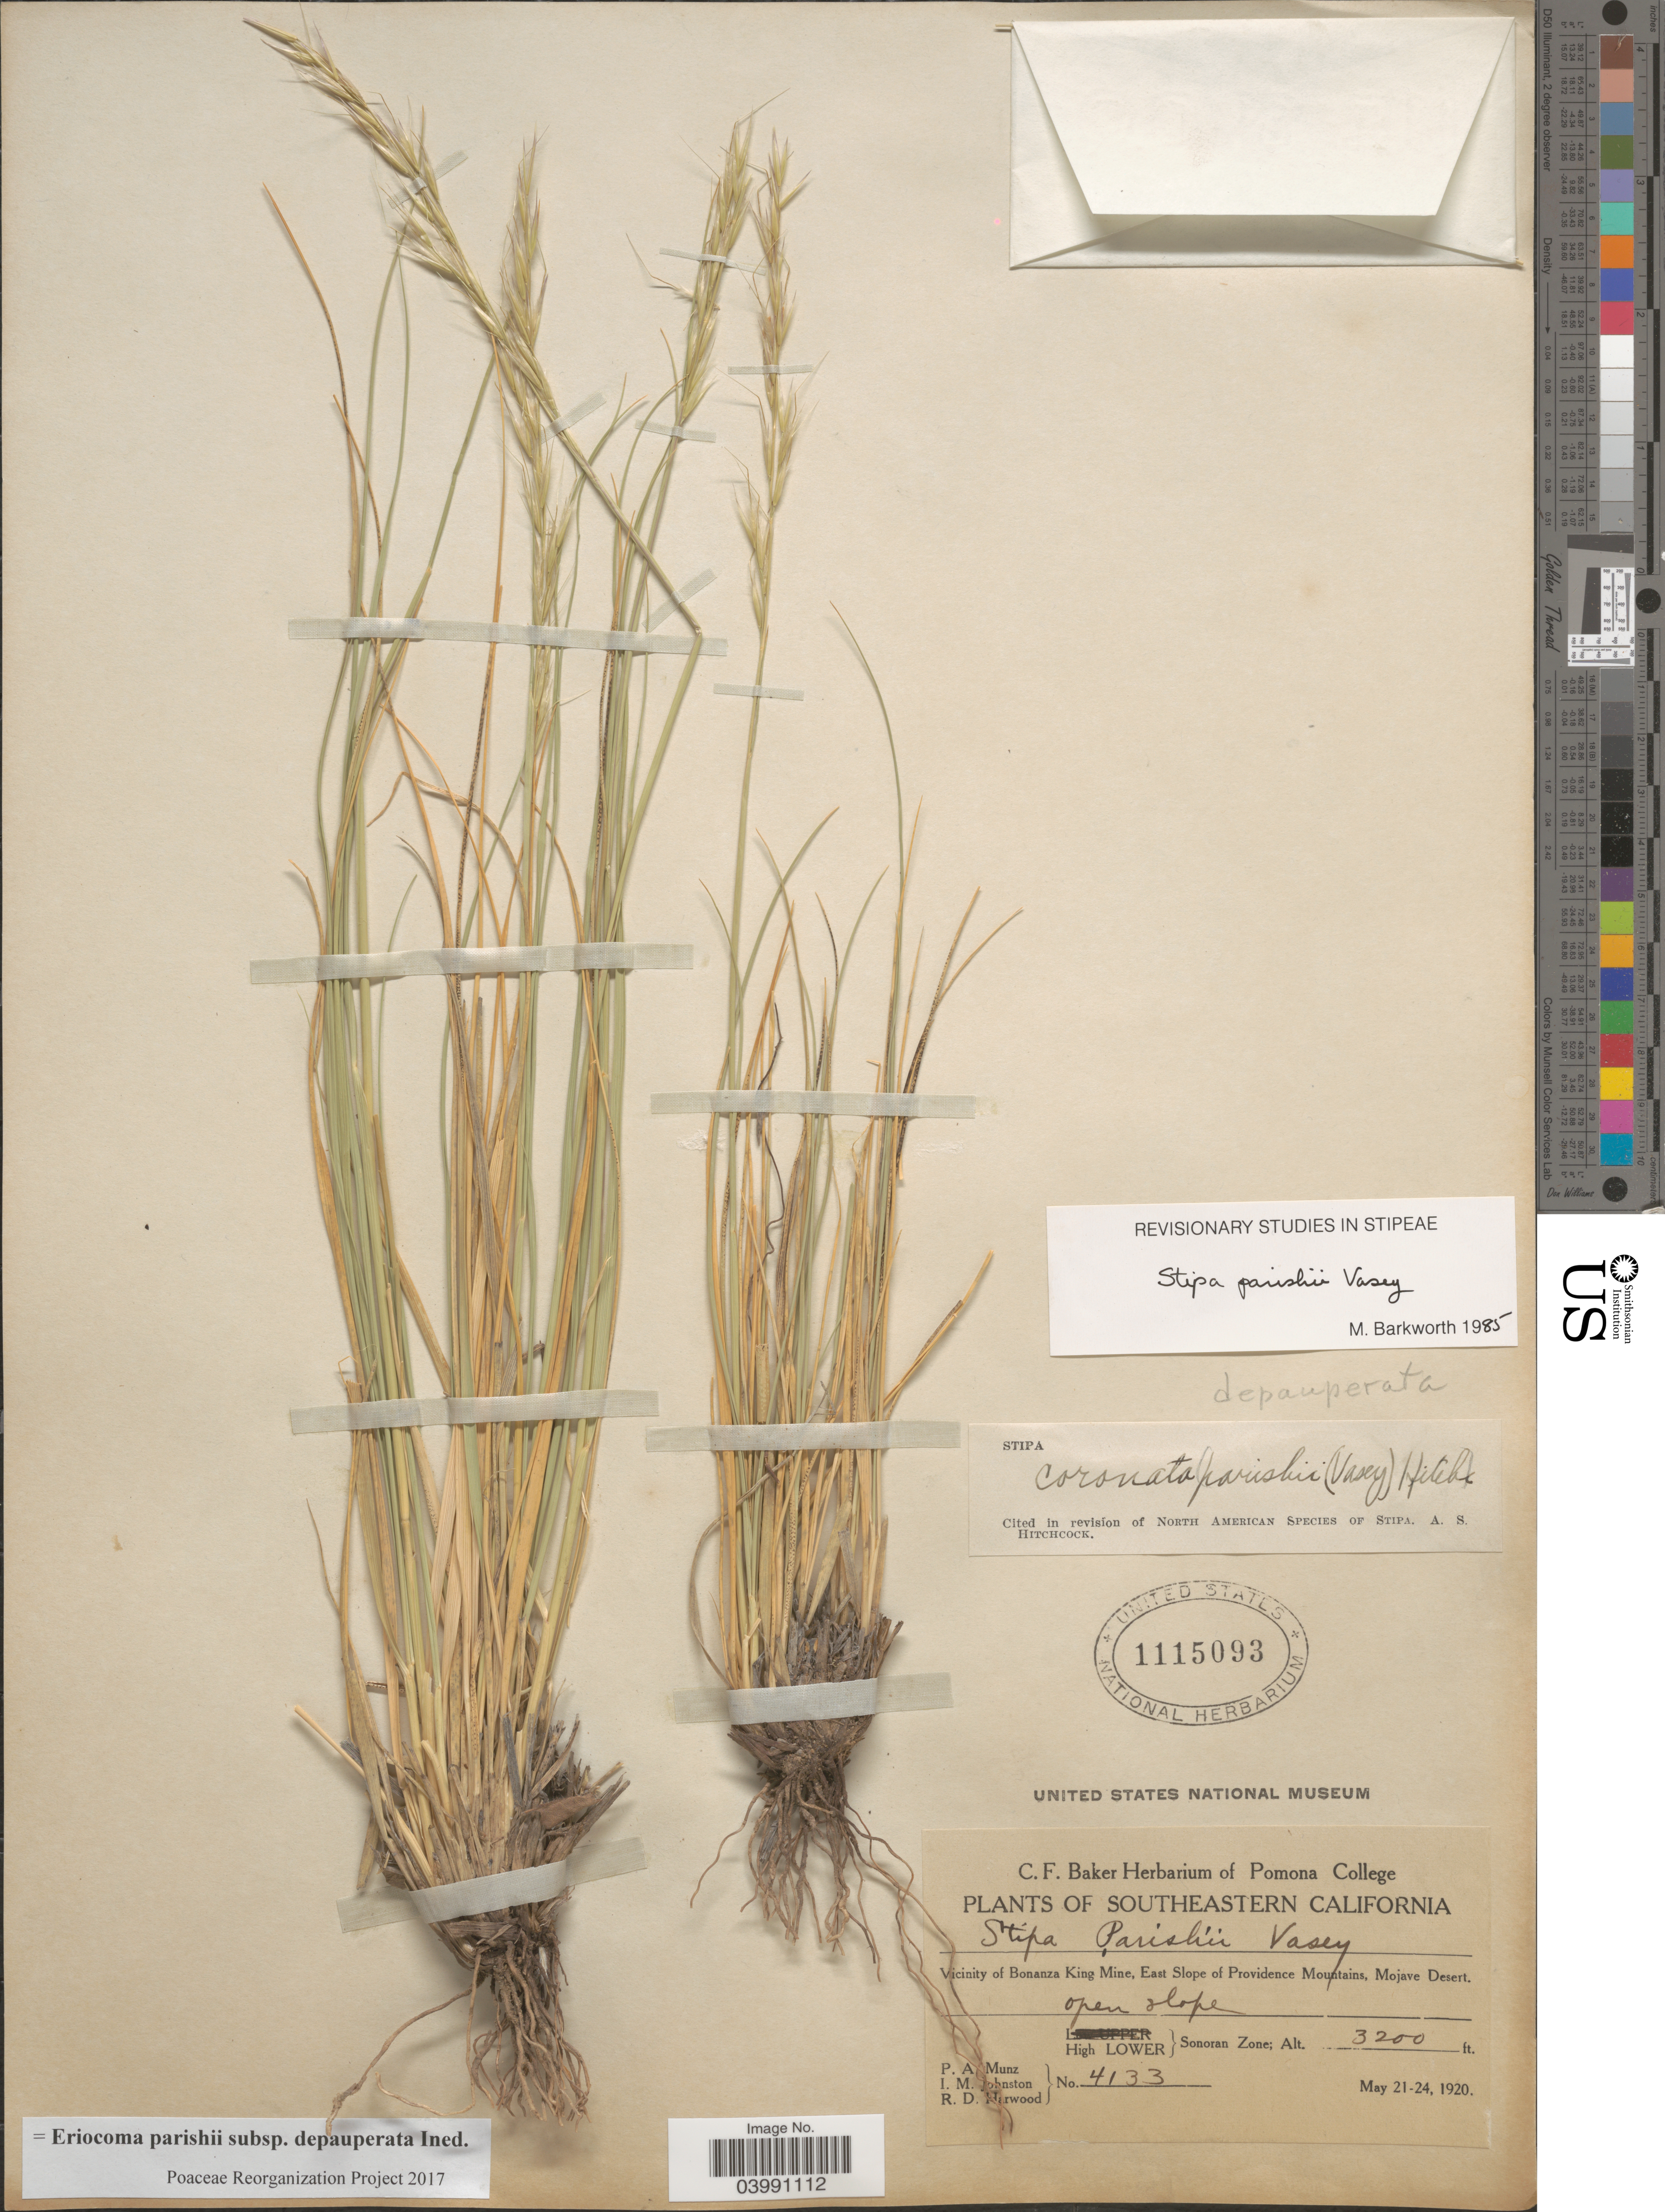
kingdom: Plantae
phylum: Tracheophyta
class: Liliopsida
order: Poales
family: Poaceae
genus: Eriocoma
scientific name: Eriocoma parishii subsp. depauperata ined.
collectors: P. A. Munz, I.M. Johnston & R. Harwood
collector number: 4133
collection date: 1920-05-21/1920-05-24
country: United States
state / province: California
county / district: San Bernardino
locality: Southeastern California. Vicinity of Bonanza King Mine, East Slope of Providence Mountains, Mojave Desert. High Lower Sonoran Zone.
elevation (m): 975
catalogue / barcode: US 1115093